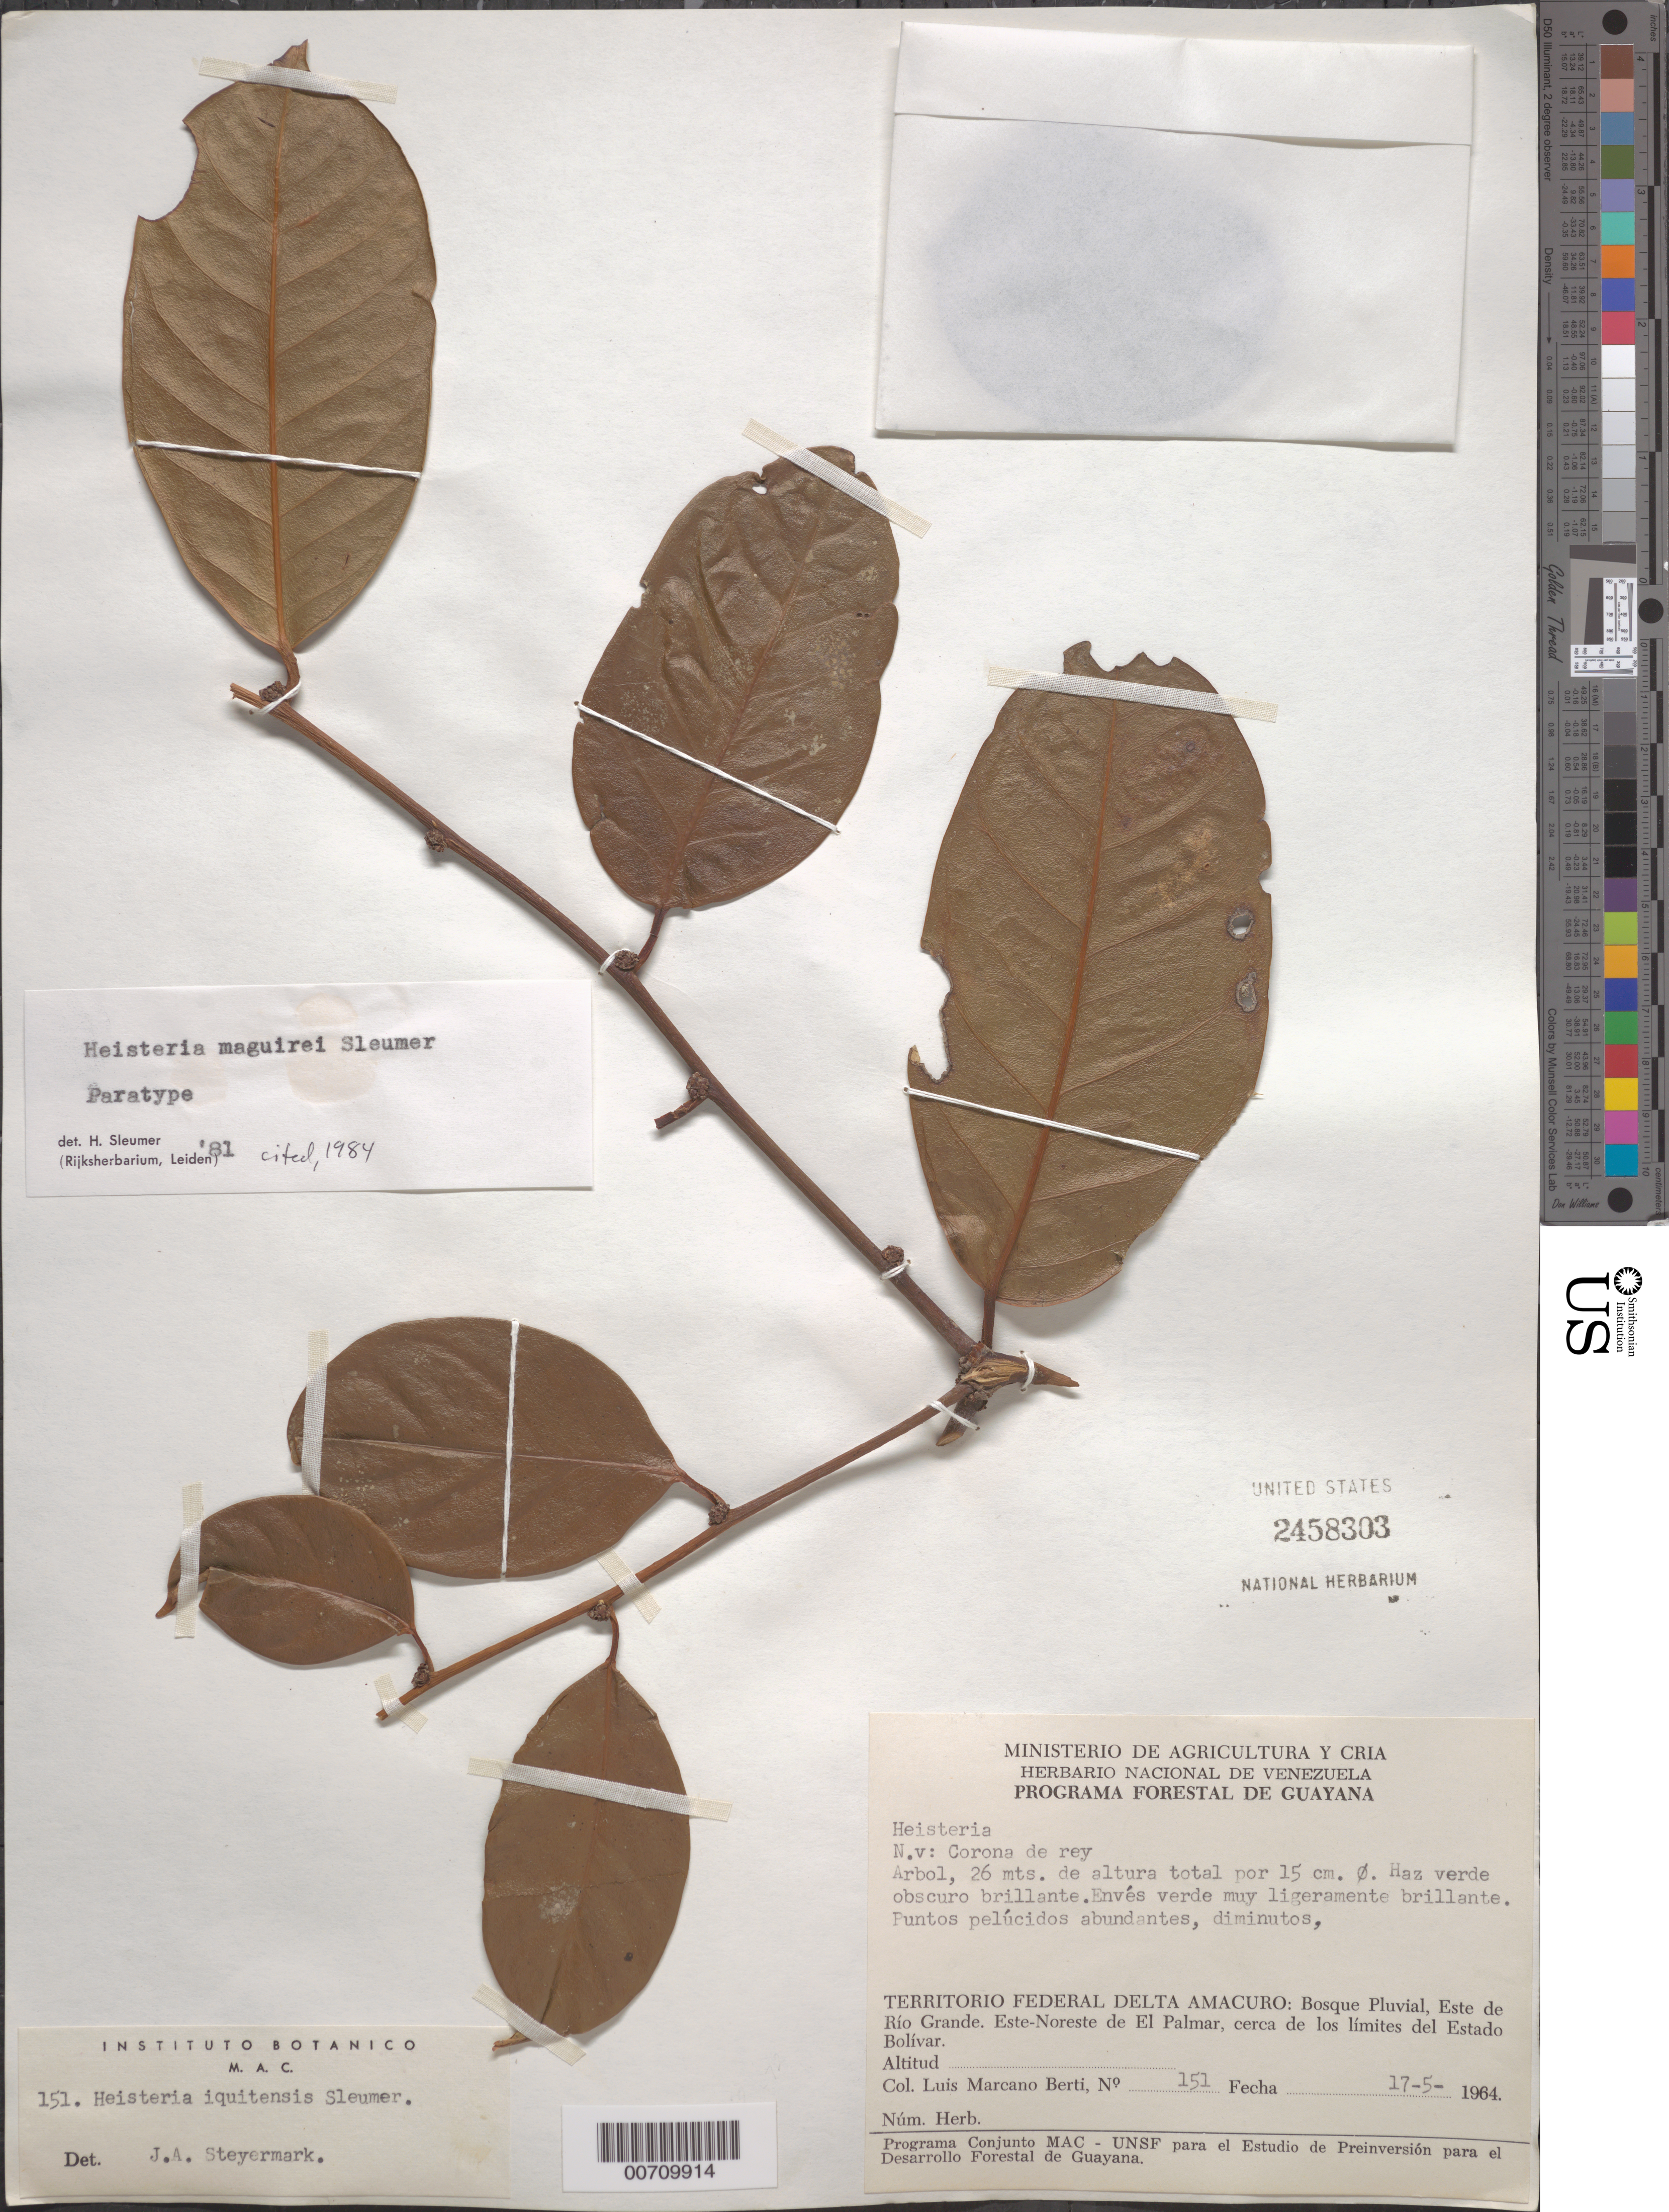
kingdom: Plantae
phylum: Tracheophyta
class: Magnoliopsida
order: Santalales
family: Erythropalaceae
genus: Heisteria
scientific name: Heisteria maguirei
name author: Sleumer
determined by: Sleumer, H. O.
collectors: L. Marcano-Berti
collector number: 151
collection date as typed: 17-May-64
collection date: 1964-05-17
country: Venezuela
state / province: Delta Amacuro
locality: Este de Río Grande, ENE de El Palmar, cerca de los limites del Estado Bolívar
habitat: Bosque pluvial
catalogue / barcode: US 2458303